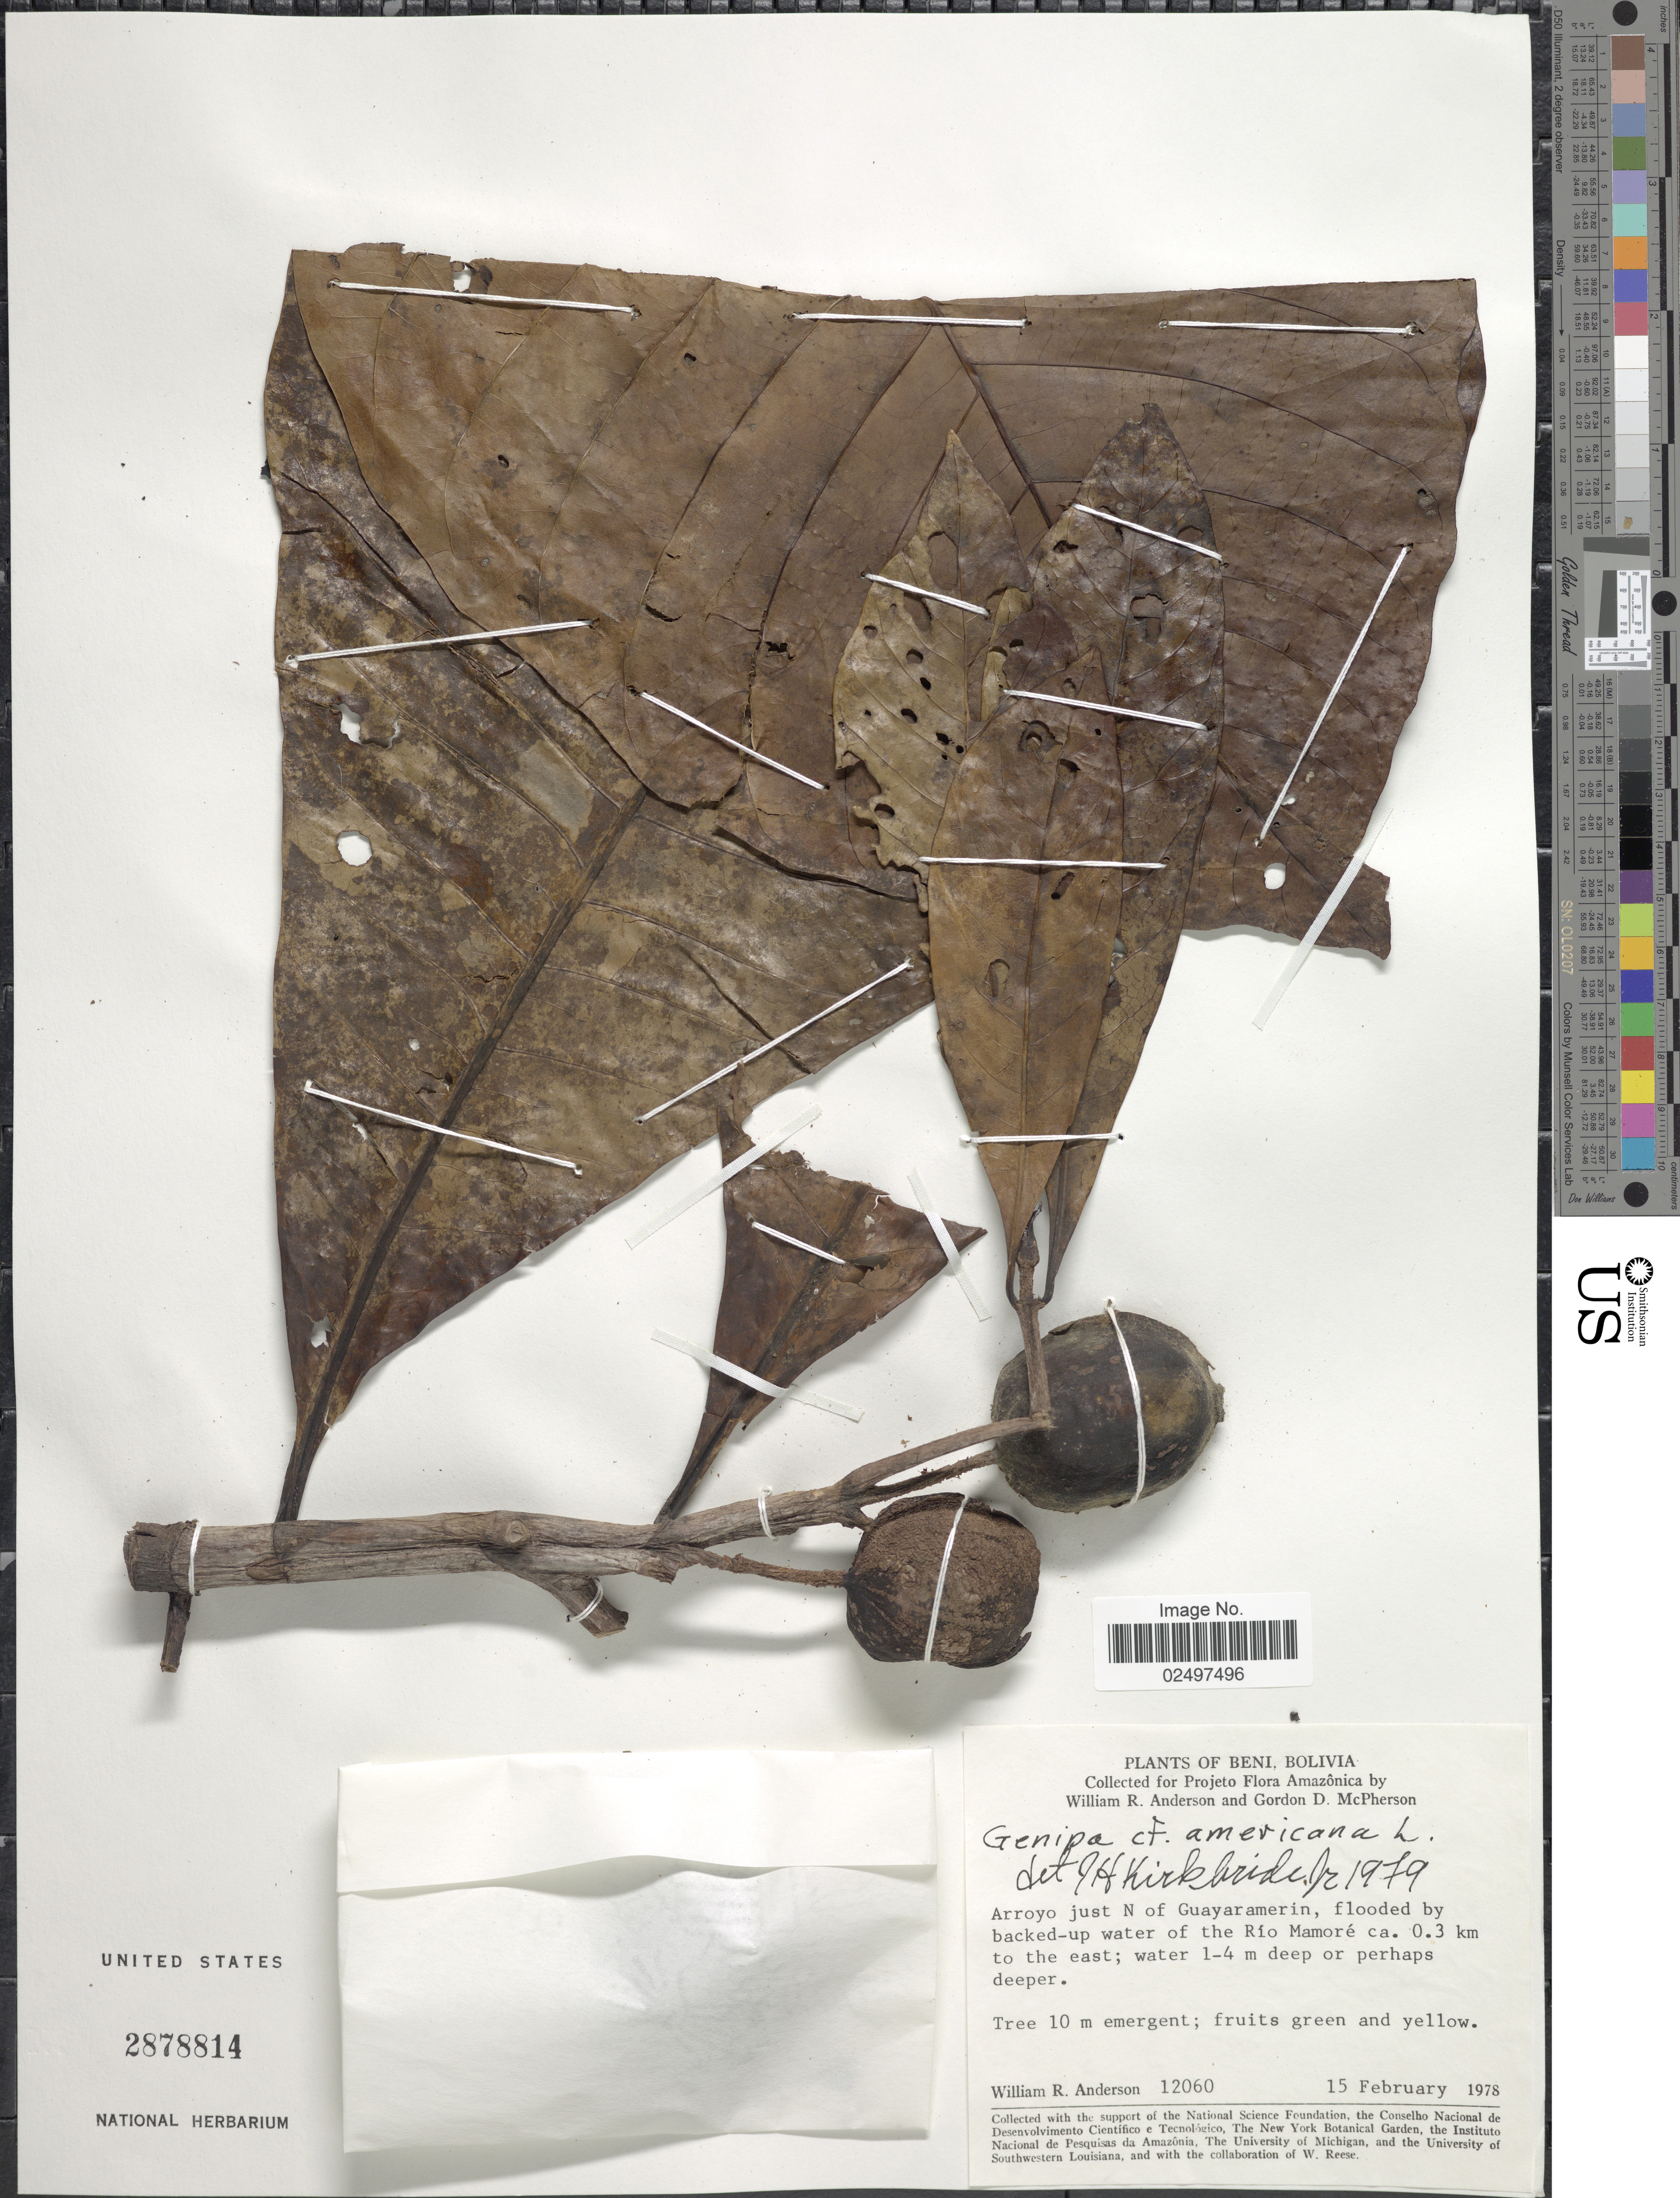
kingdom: Plantae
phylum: Tracheophyta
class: Magnoliopsida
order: Gentianales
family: Rubiaceae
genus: Genipa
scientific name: Genipa americana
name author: L.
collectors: W. R. Anderson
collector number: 12060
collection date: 1978-02-15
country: Bolivia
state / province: Beni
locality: Arroyo just N of Guayaramerin, flooded by backed- up water of the Rio Mamore ca. 0.3 km to the east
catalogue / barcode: US 2878814